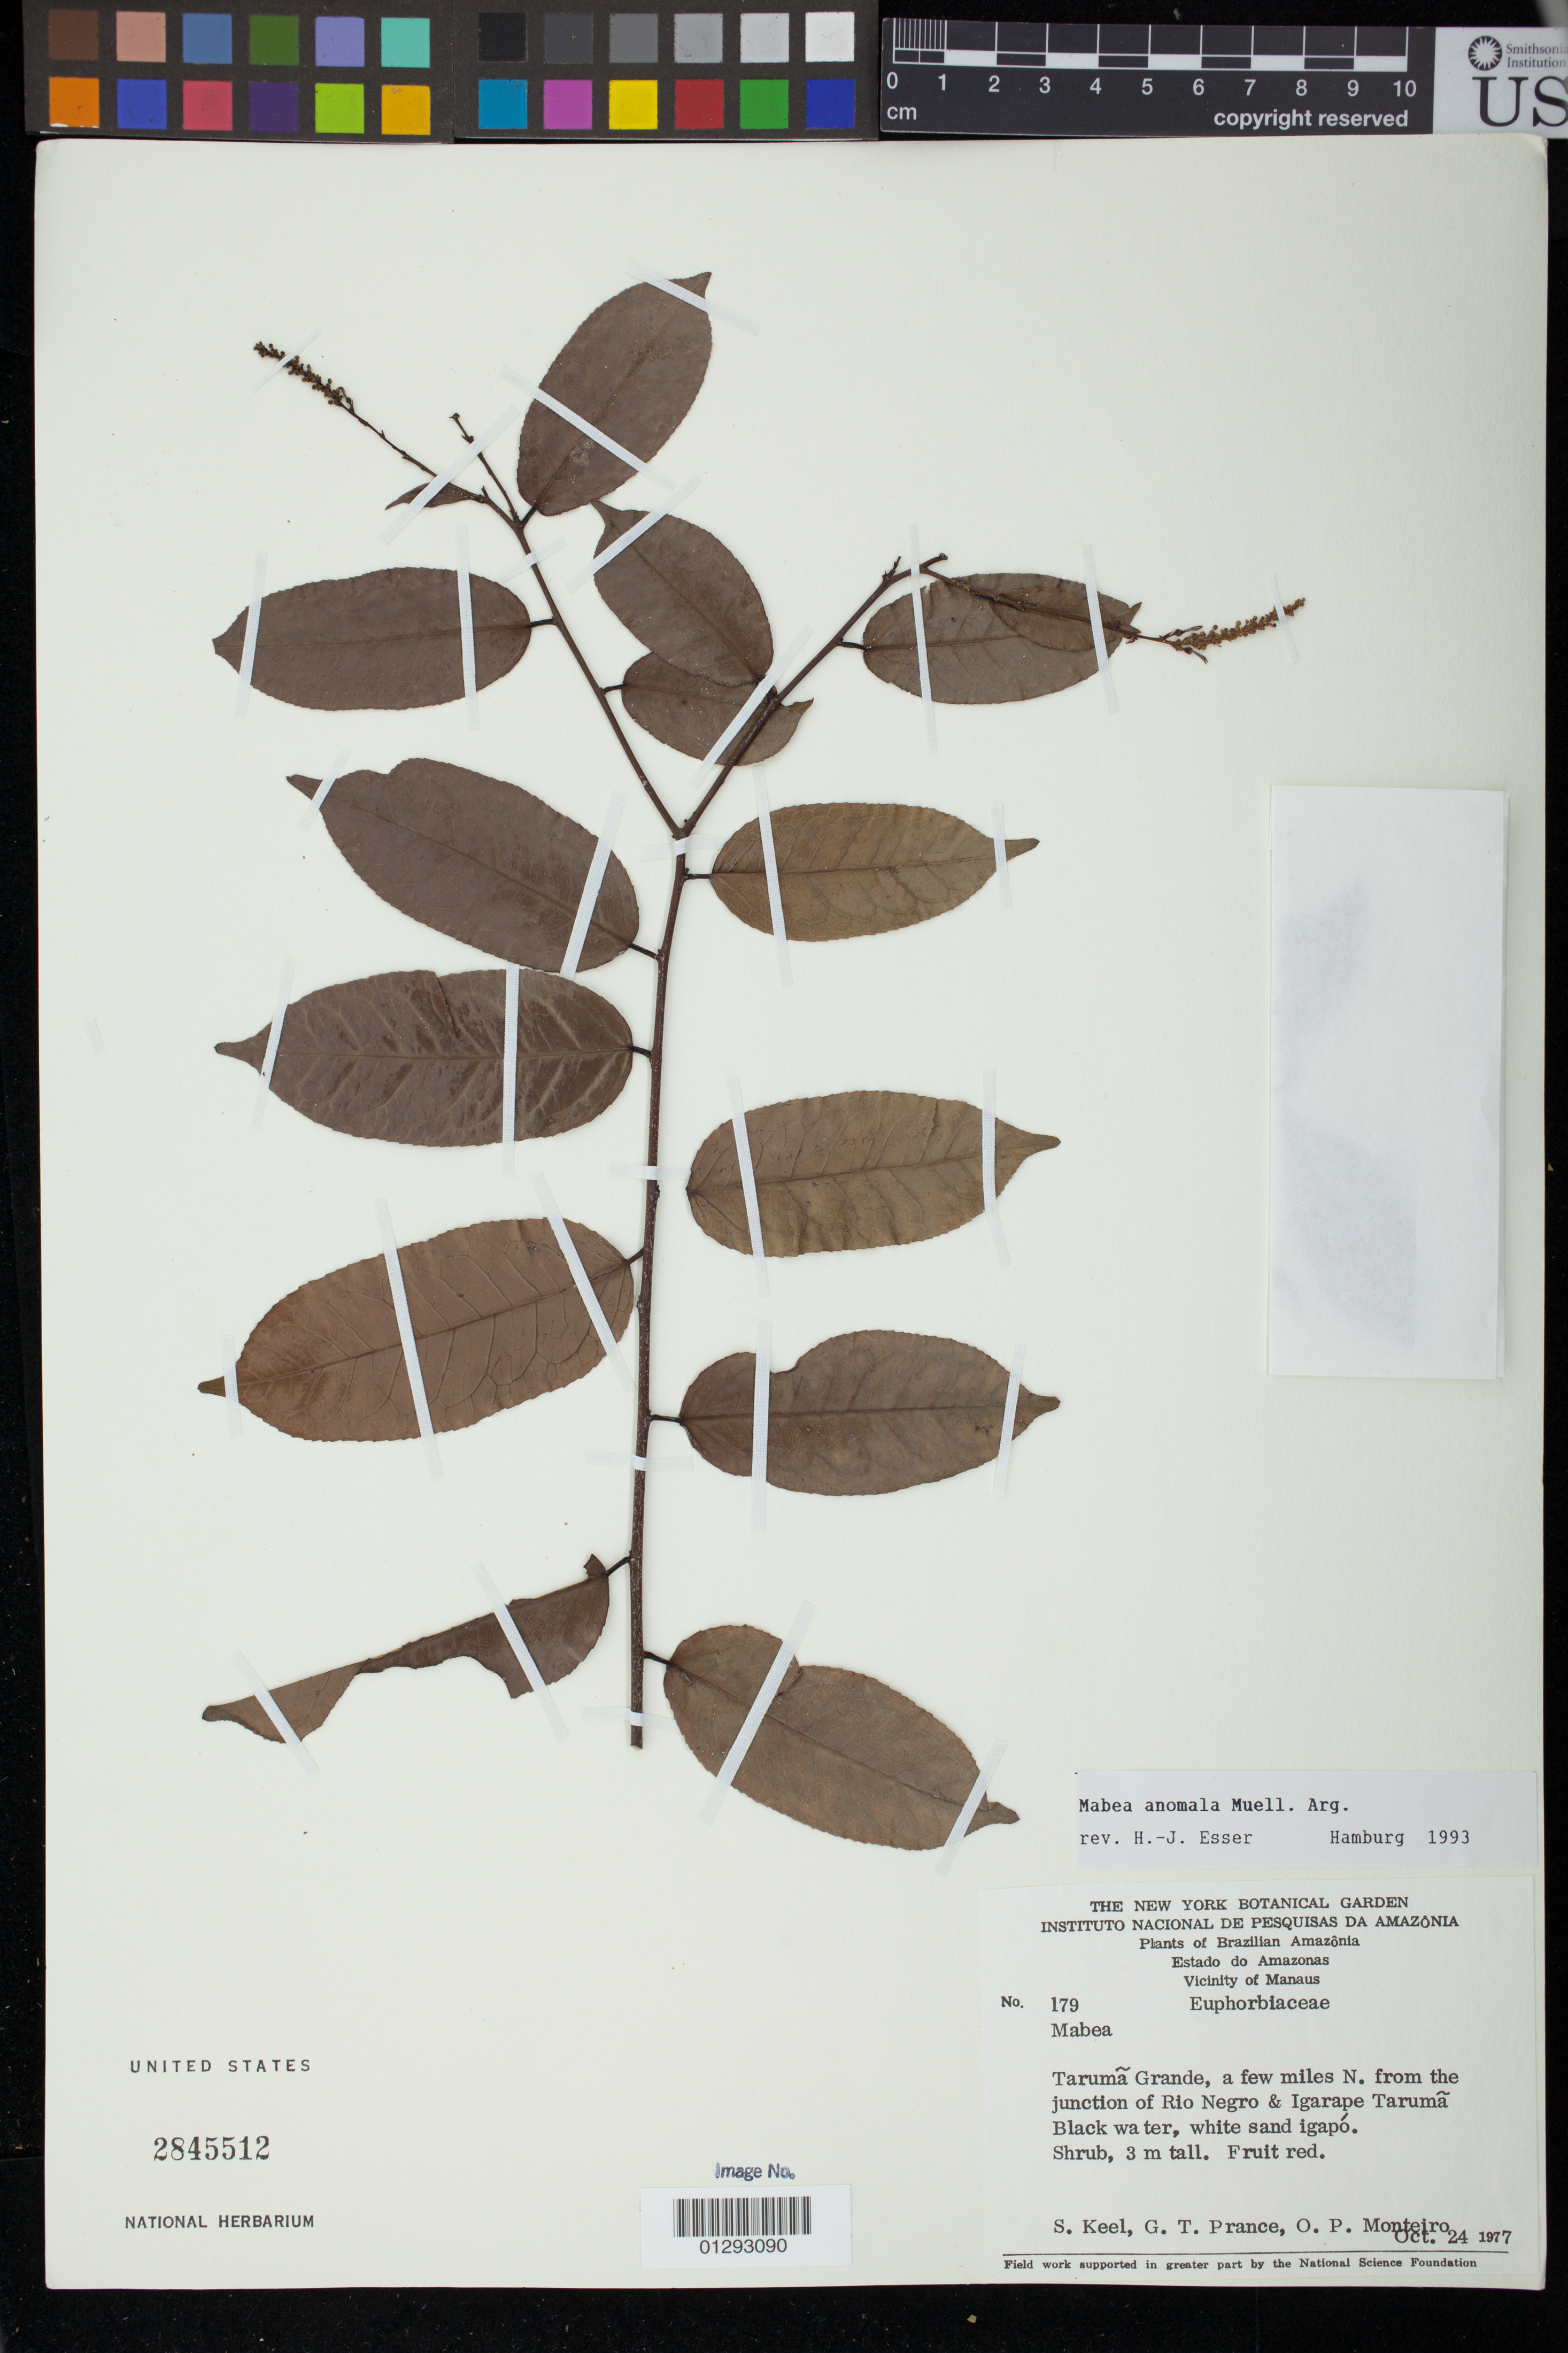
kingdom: Plantae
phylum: Tracheophyta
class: Magnoliopsida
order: Malpighiales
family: Euphorbiaceae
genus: Mabea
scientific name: Mabea anomala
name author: Müll. Arg.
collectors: S. Keel, G. T. Prance & O. P. Monteiro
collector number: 179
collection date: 1977-10-24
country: Brazil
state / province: Amazonas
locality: Vicinity of Manaus, Taruma Grande, a few miles N. of the junction of Rio Negro & Igarape Taruma Black water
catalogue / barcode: US 2845512